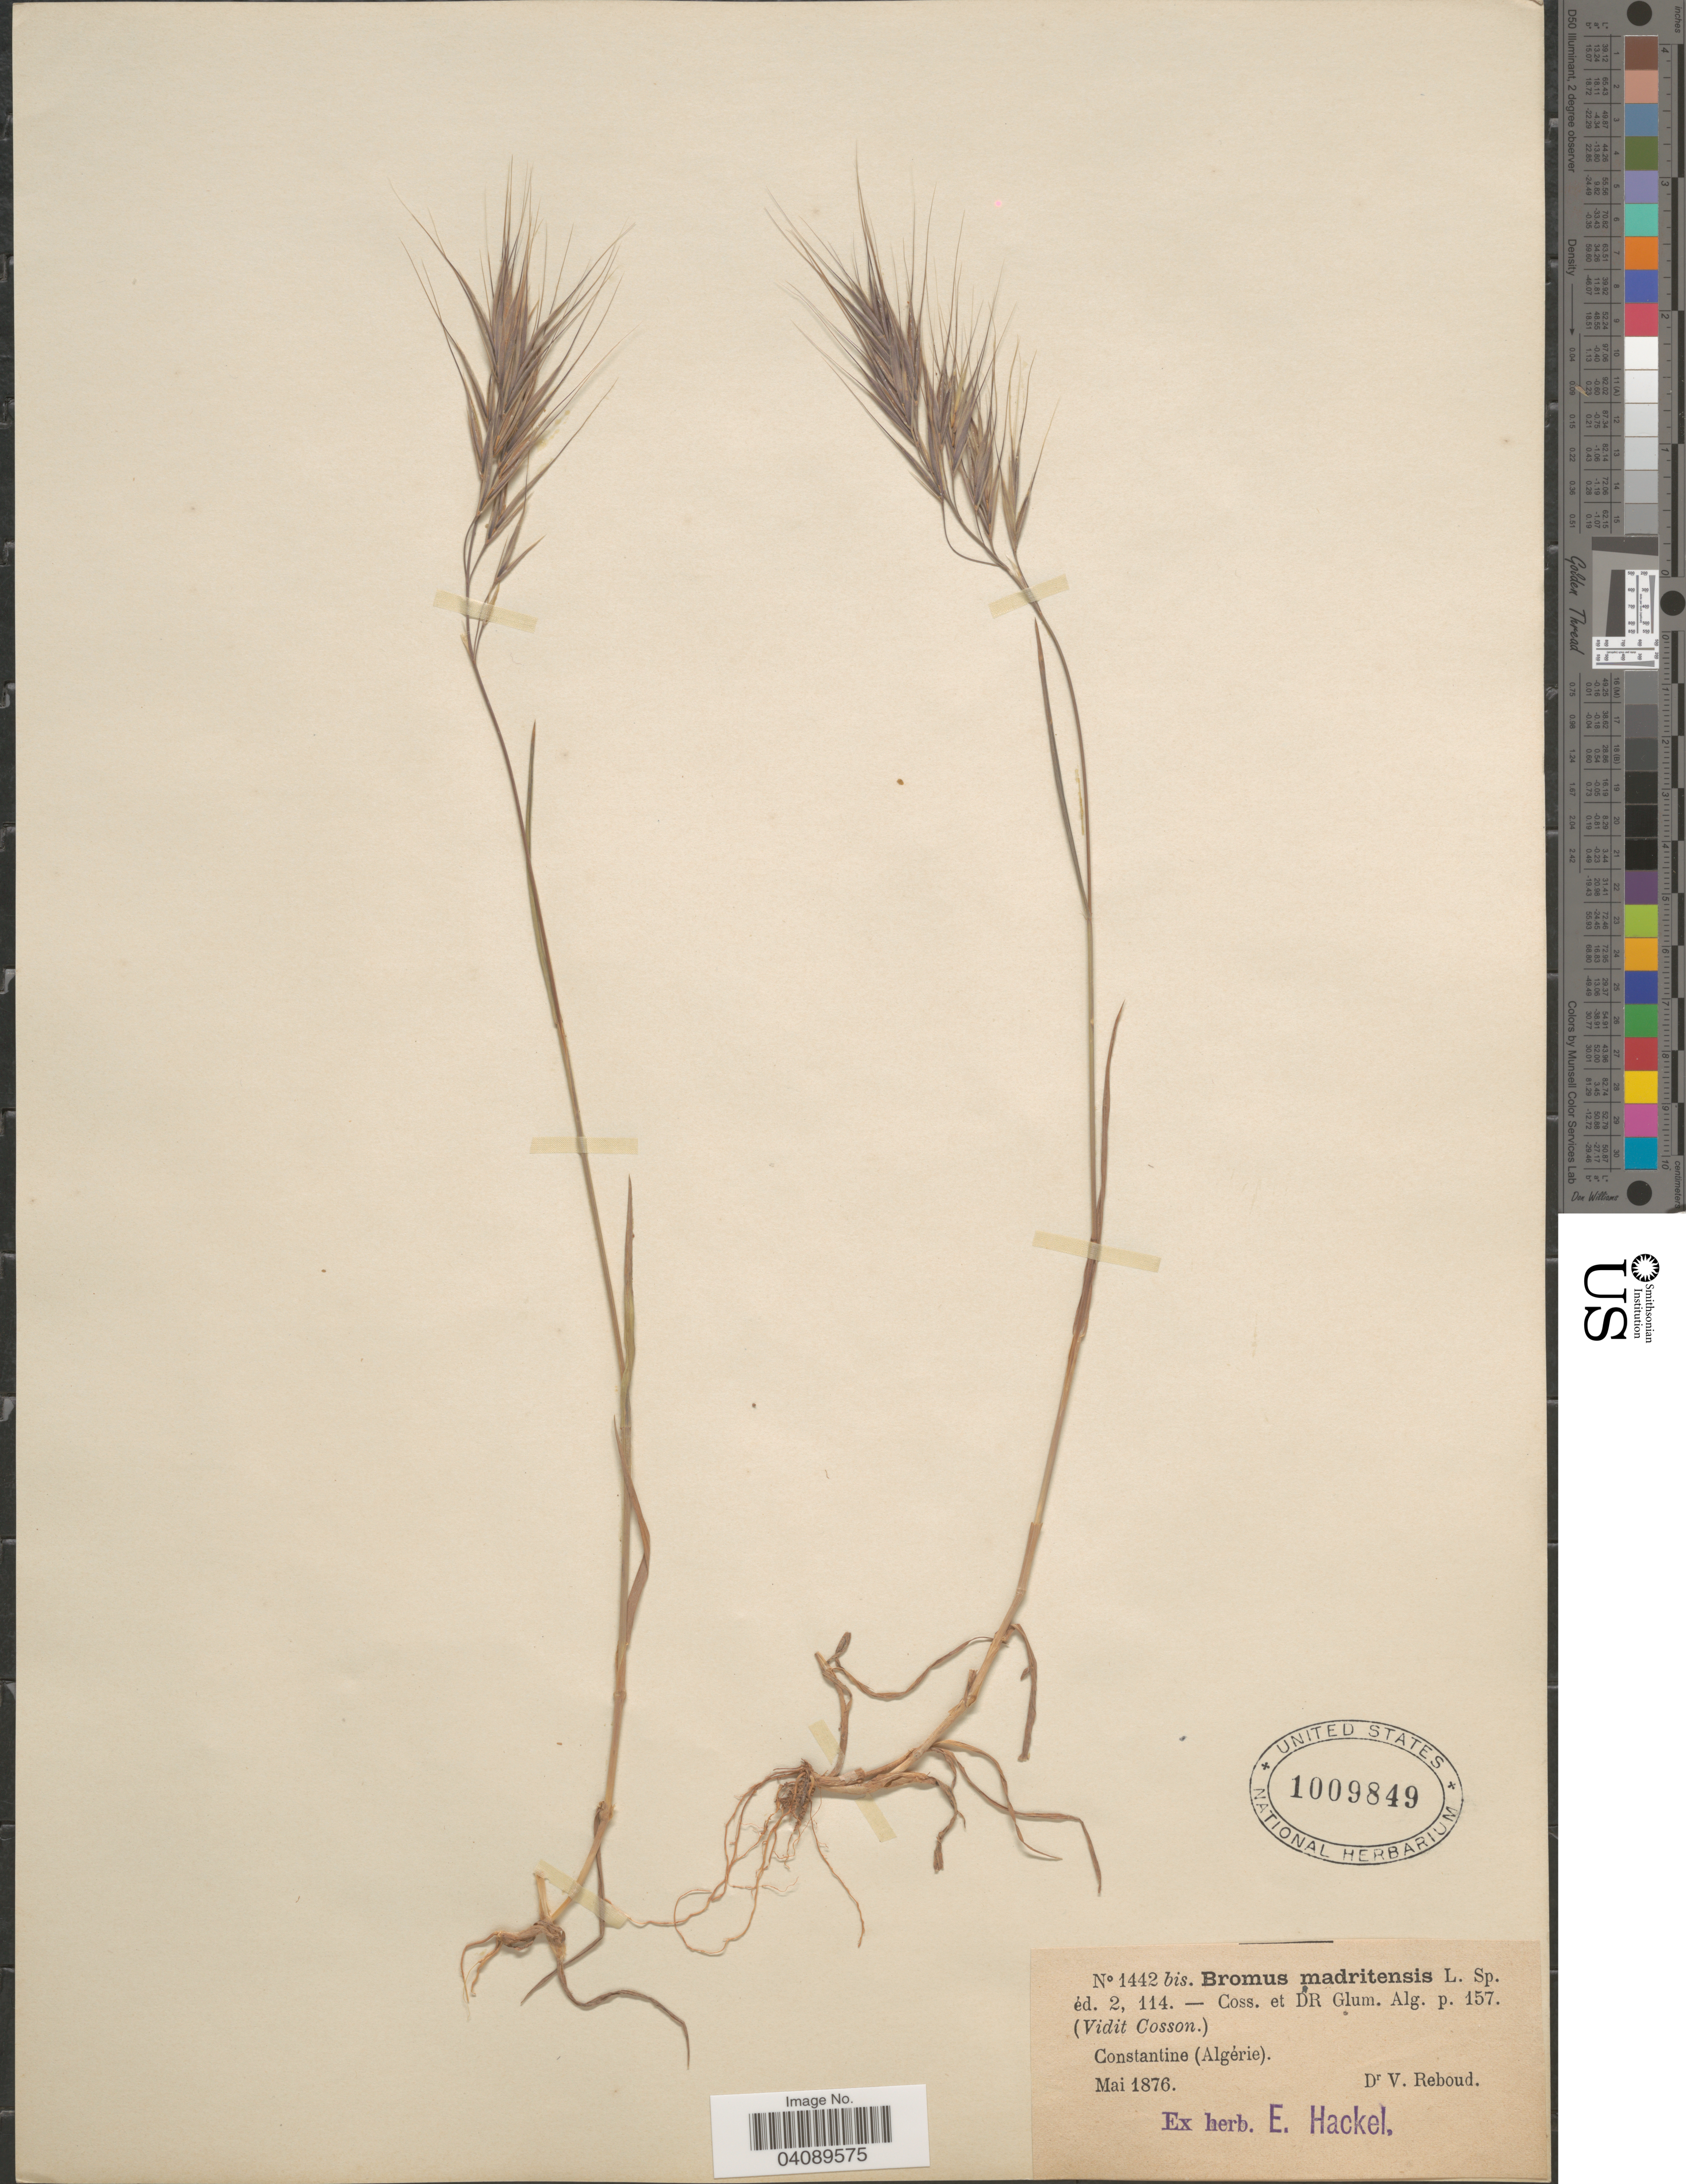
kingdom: Plantae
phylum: Tracheophyta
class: Liliopsida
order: Poales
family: Poaceae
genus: Bromus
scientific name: Bromus madritensis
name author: L.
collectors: V. Reboud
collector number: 1442bis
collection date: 1876-05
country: Algeria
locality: Constantine (Algérie).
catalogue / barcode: US 1009849